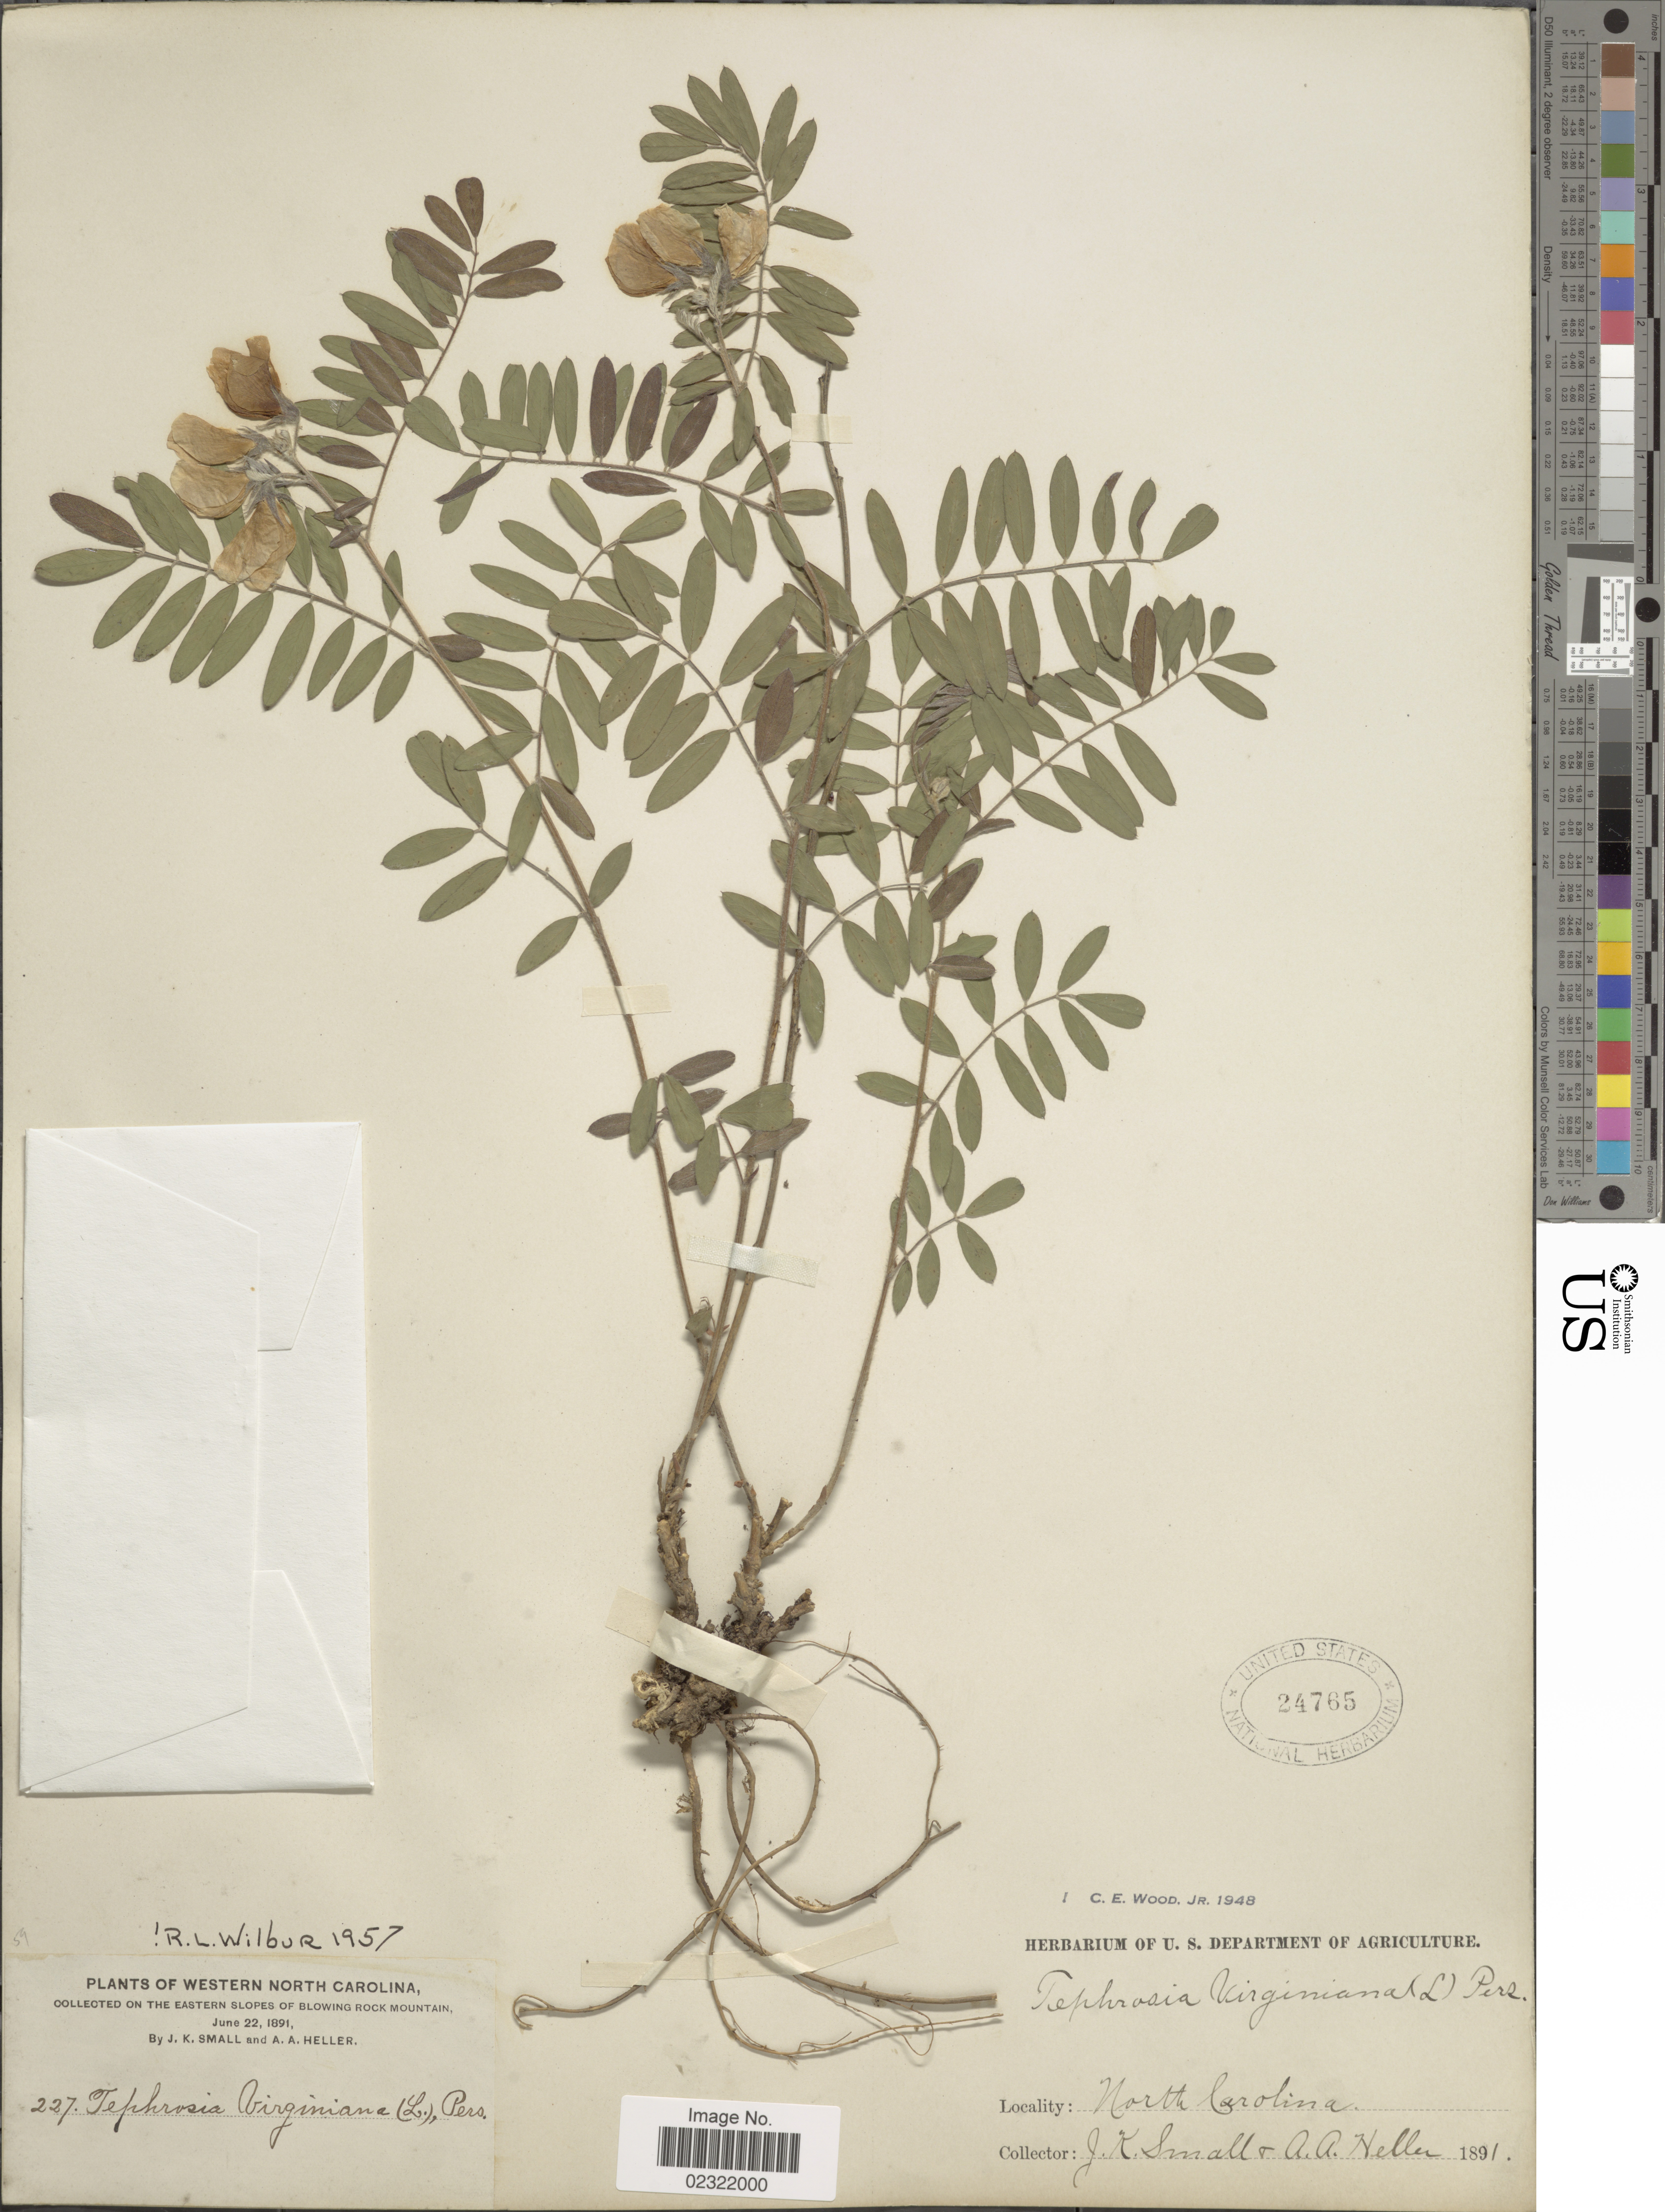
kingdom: Plantae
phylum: Tracheophyta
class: Magnoliopsida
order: Fabales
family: Fabaceae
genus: Tephrosia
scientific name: Tephrosia virginiana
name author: (L.) Pers.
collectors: J. K. Small & A. A. Heller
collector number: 227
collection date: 1891-06-22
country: United States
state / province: North Carolina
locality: Western North Carolina, on the Eastern Slopes of Blowing Rock Mountains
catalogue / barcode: US 24765